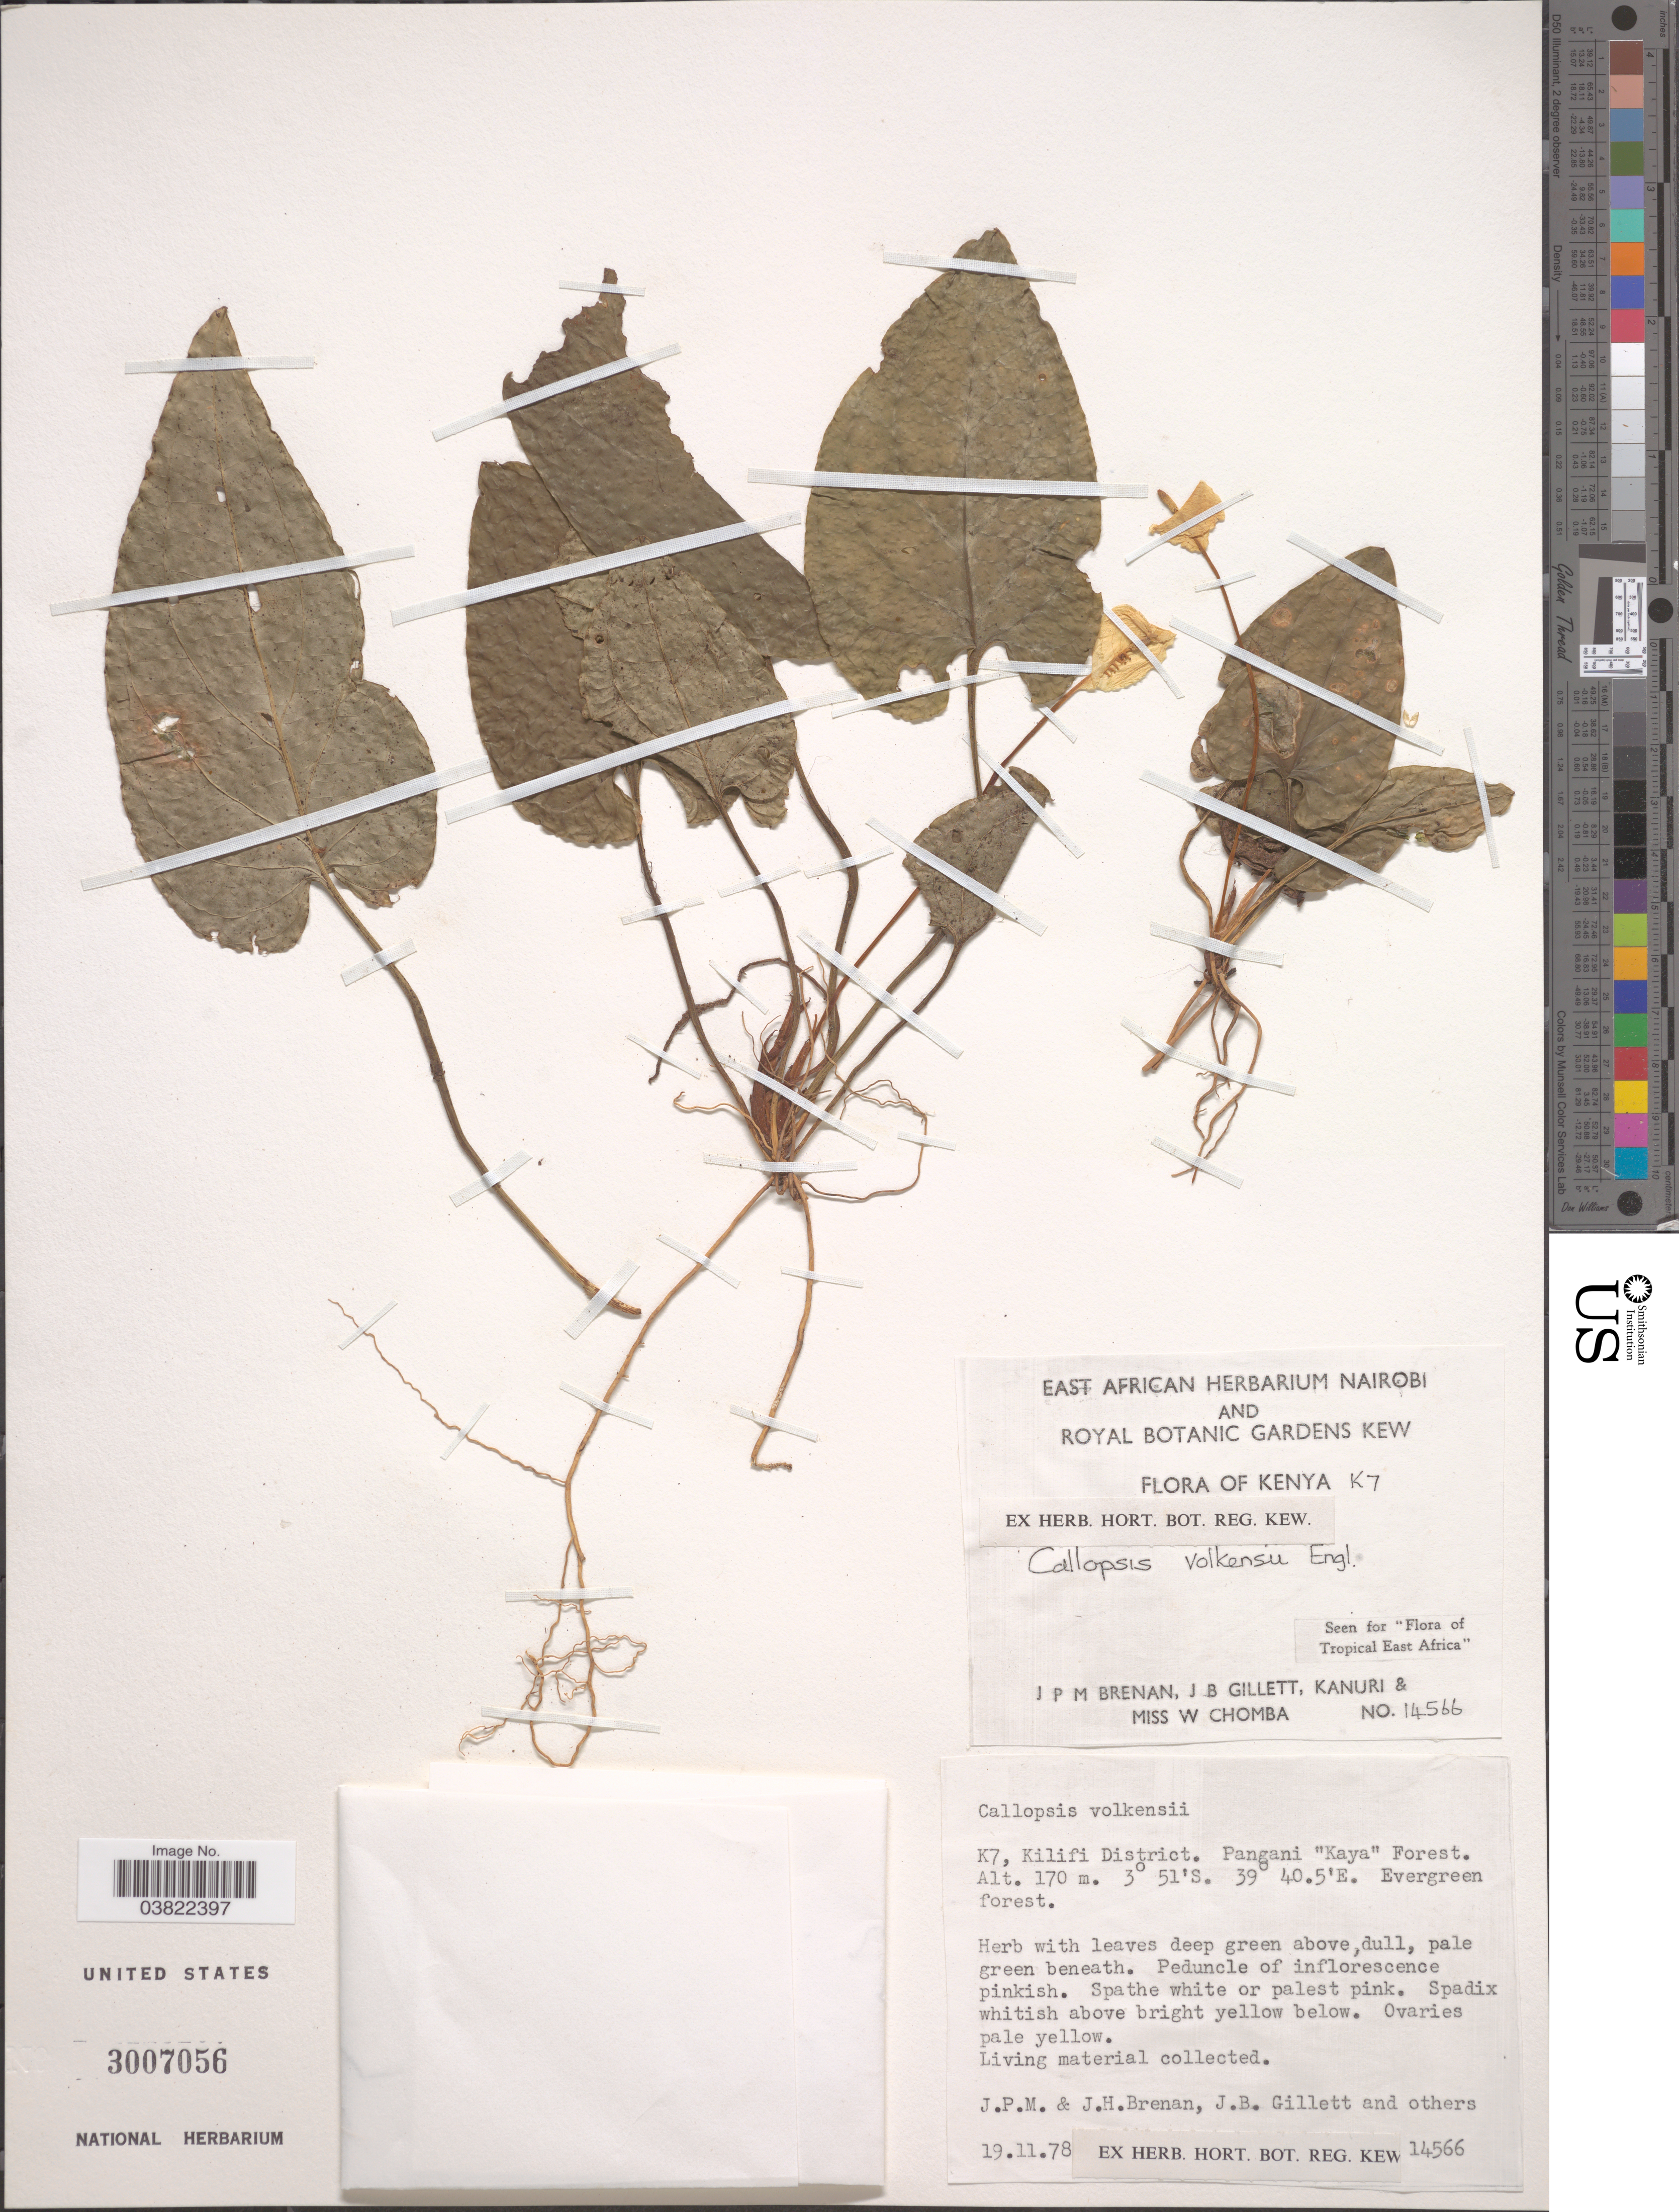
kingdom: Plantae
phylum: Tracheophyta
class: Liliopsida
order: Alismatales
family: Araceae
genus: Callopsis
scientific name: Callopsis volkensii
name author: Engl.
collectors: J. Brenan, J. H. Brenan, J. B. Gillett, -. Kanuri & W. Chomba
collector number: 14566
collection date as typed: Transcribed d/m/y: 19/11/78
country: Kenya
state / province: Kilifi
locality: K7, Kilifi District. Pangani "Kaya" Forest.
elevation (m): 170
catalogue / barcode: US 3007056